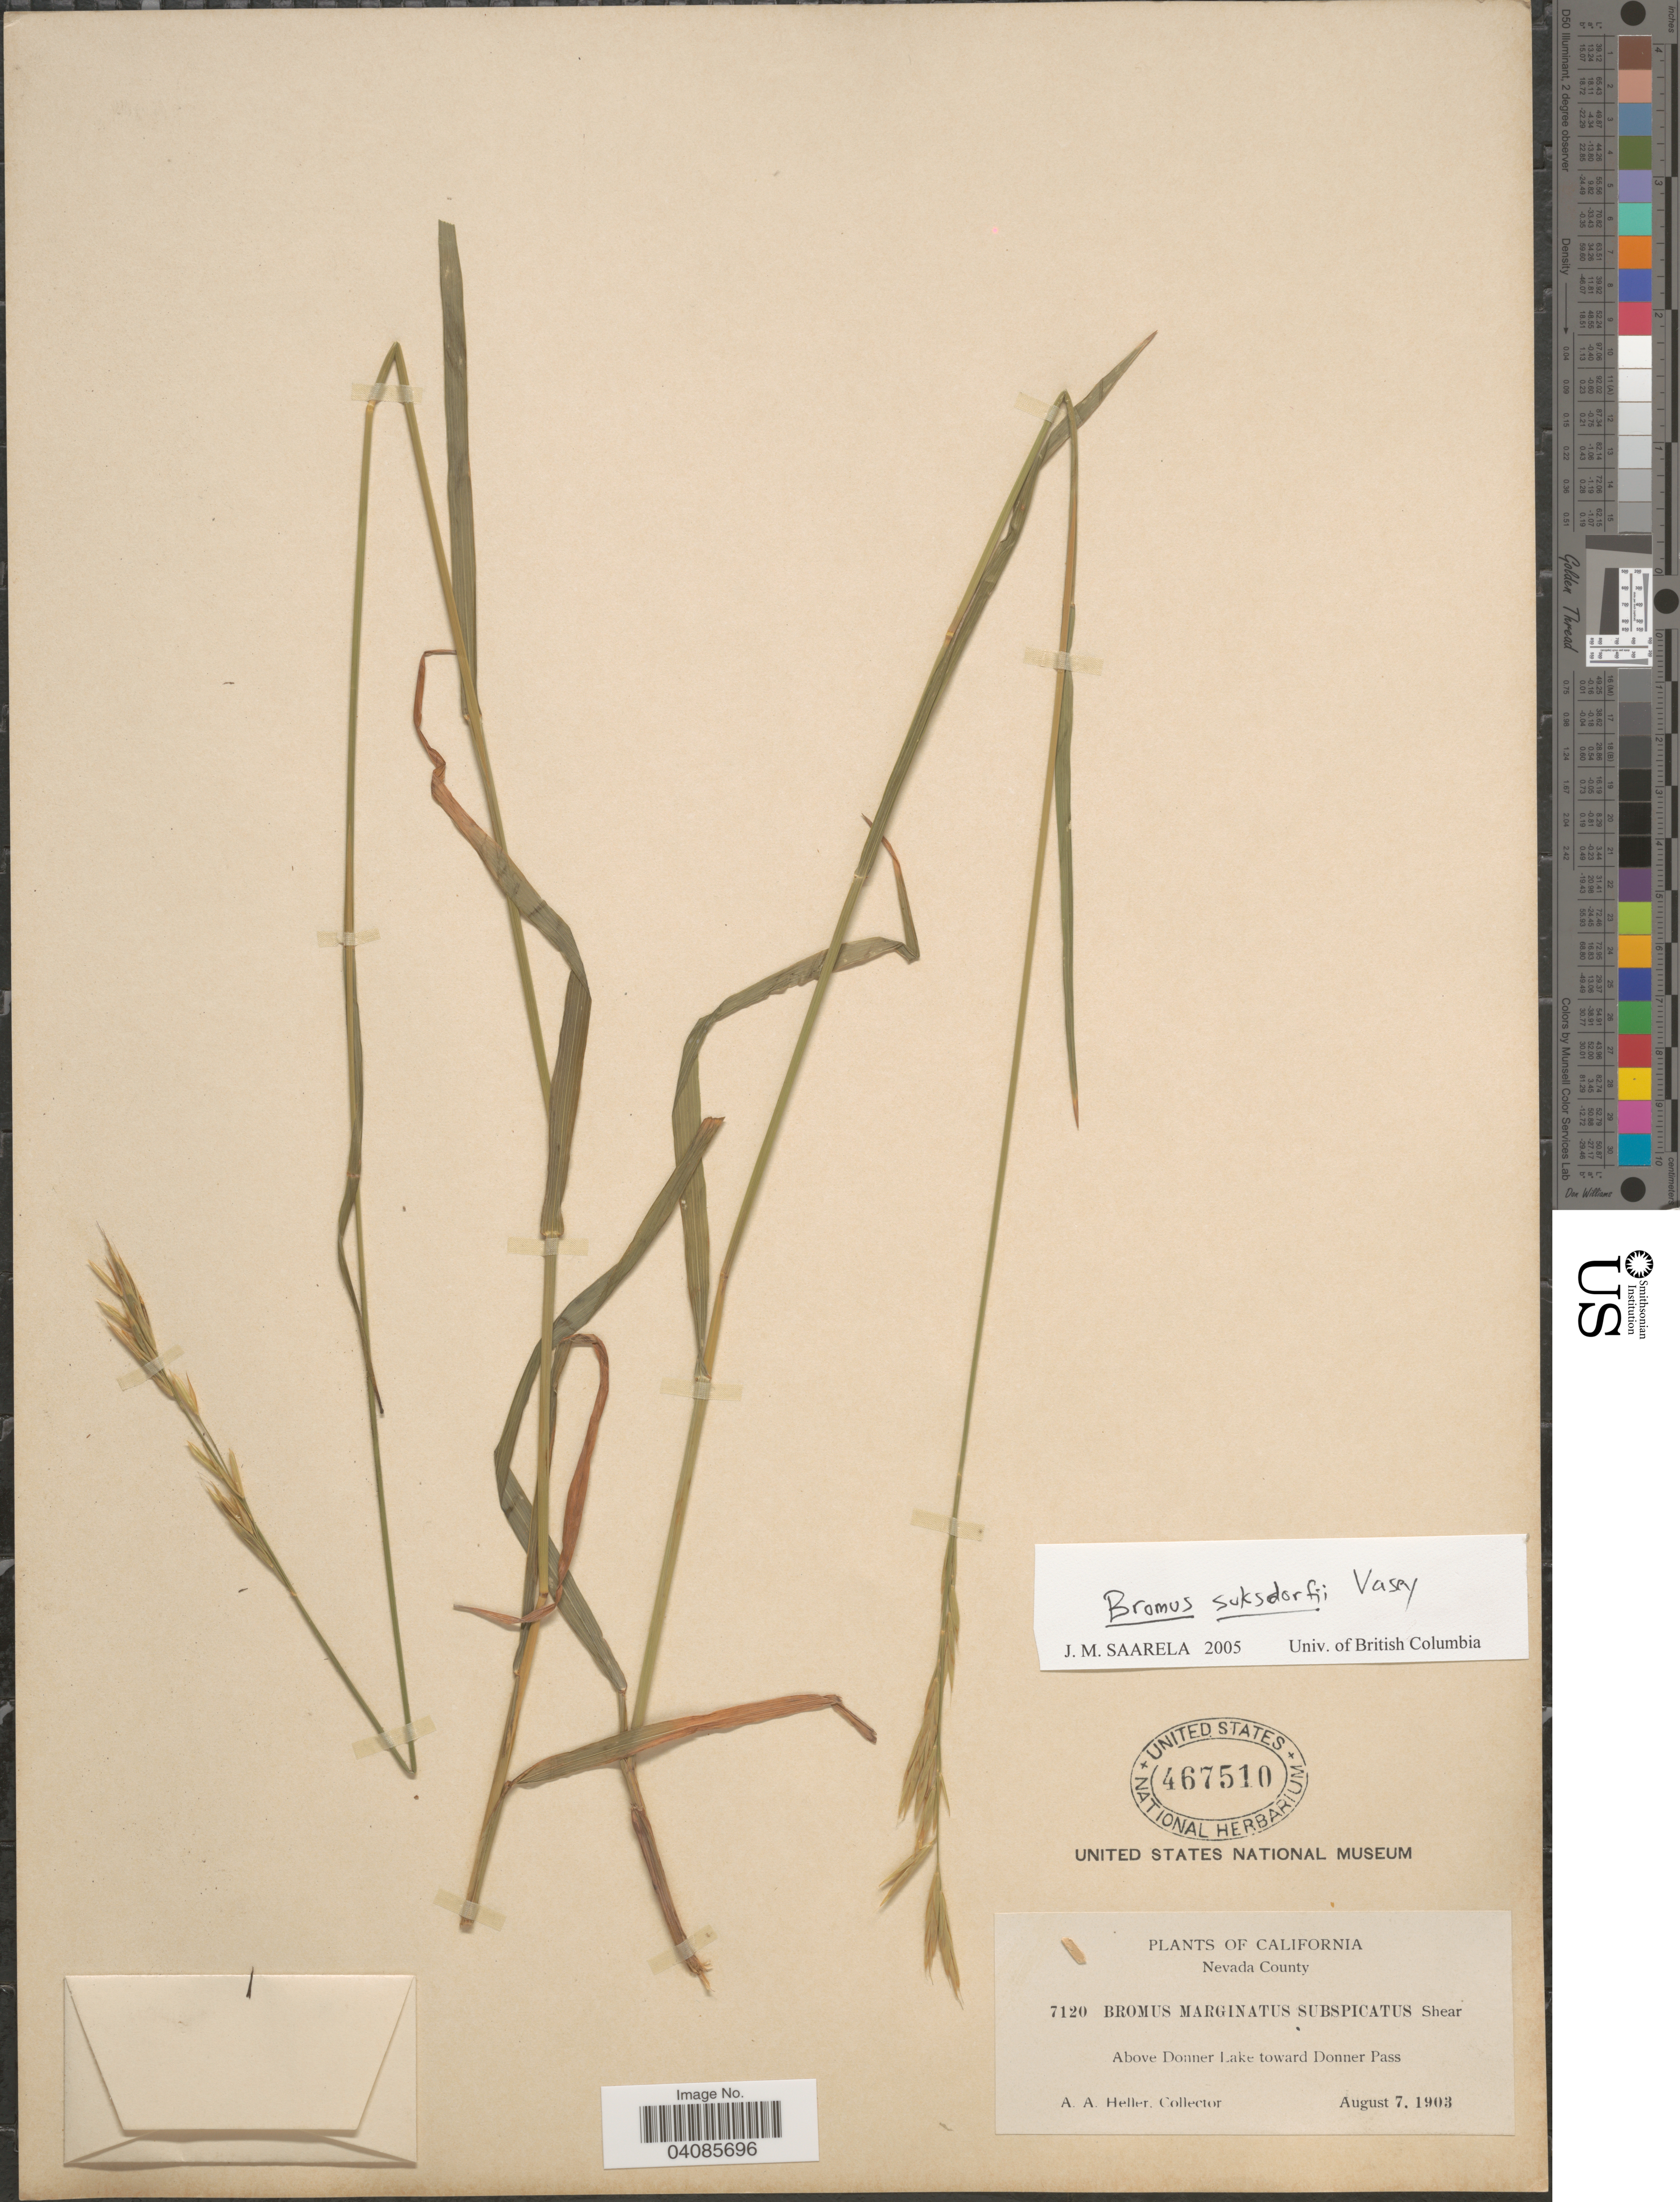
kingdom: Plantae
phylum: Tracheophyta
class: Liliopsida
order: Poales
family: Poaceae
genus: Bromus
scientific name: Bromus suksdorfii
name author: Vasey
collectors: A. A. Heller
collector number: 7120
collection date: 1903-08-07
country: United States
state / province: California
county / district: Nevada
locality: Nevada County. Above Donner Lake toward Donner Pass.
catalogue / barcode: US 467510